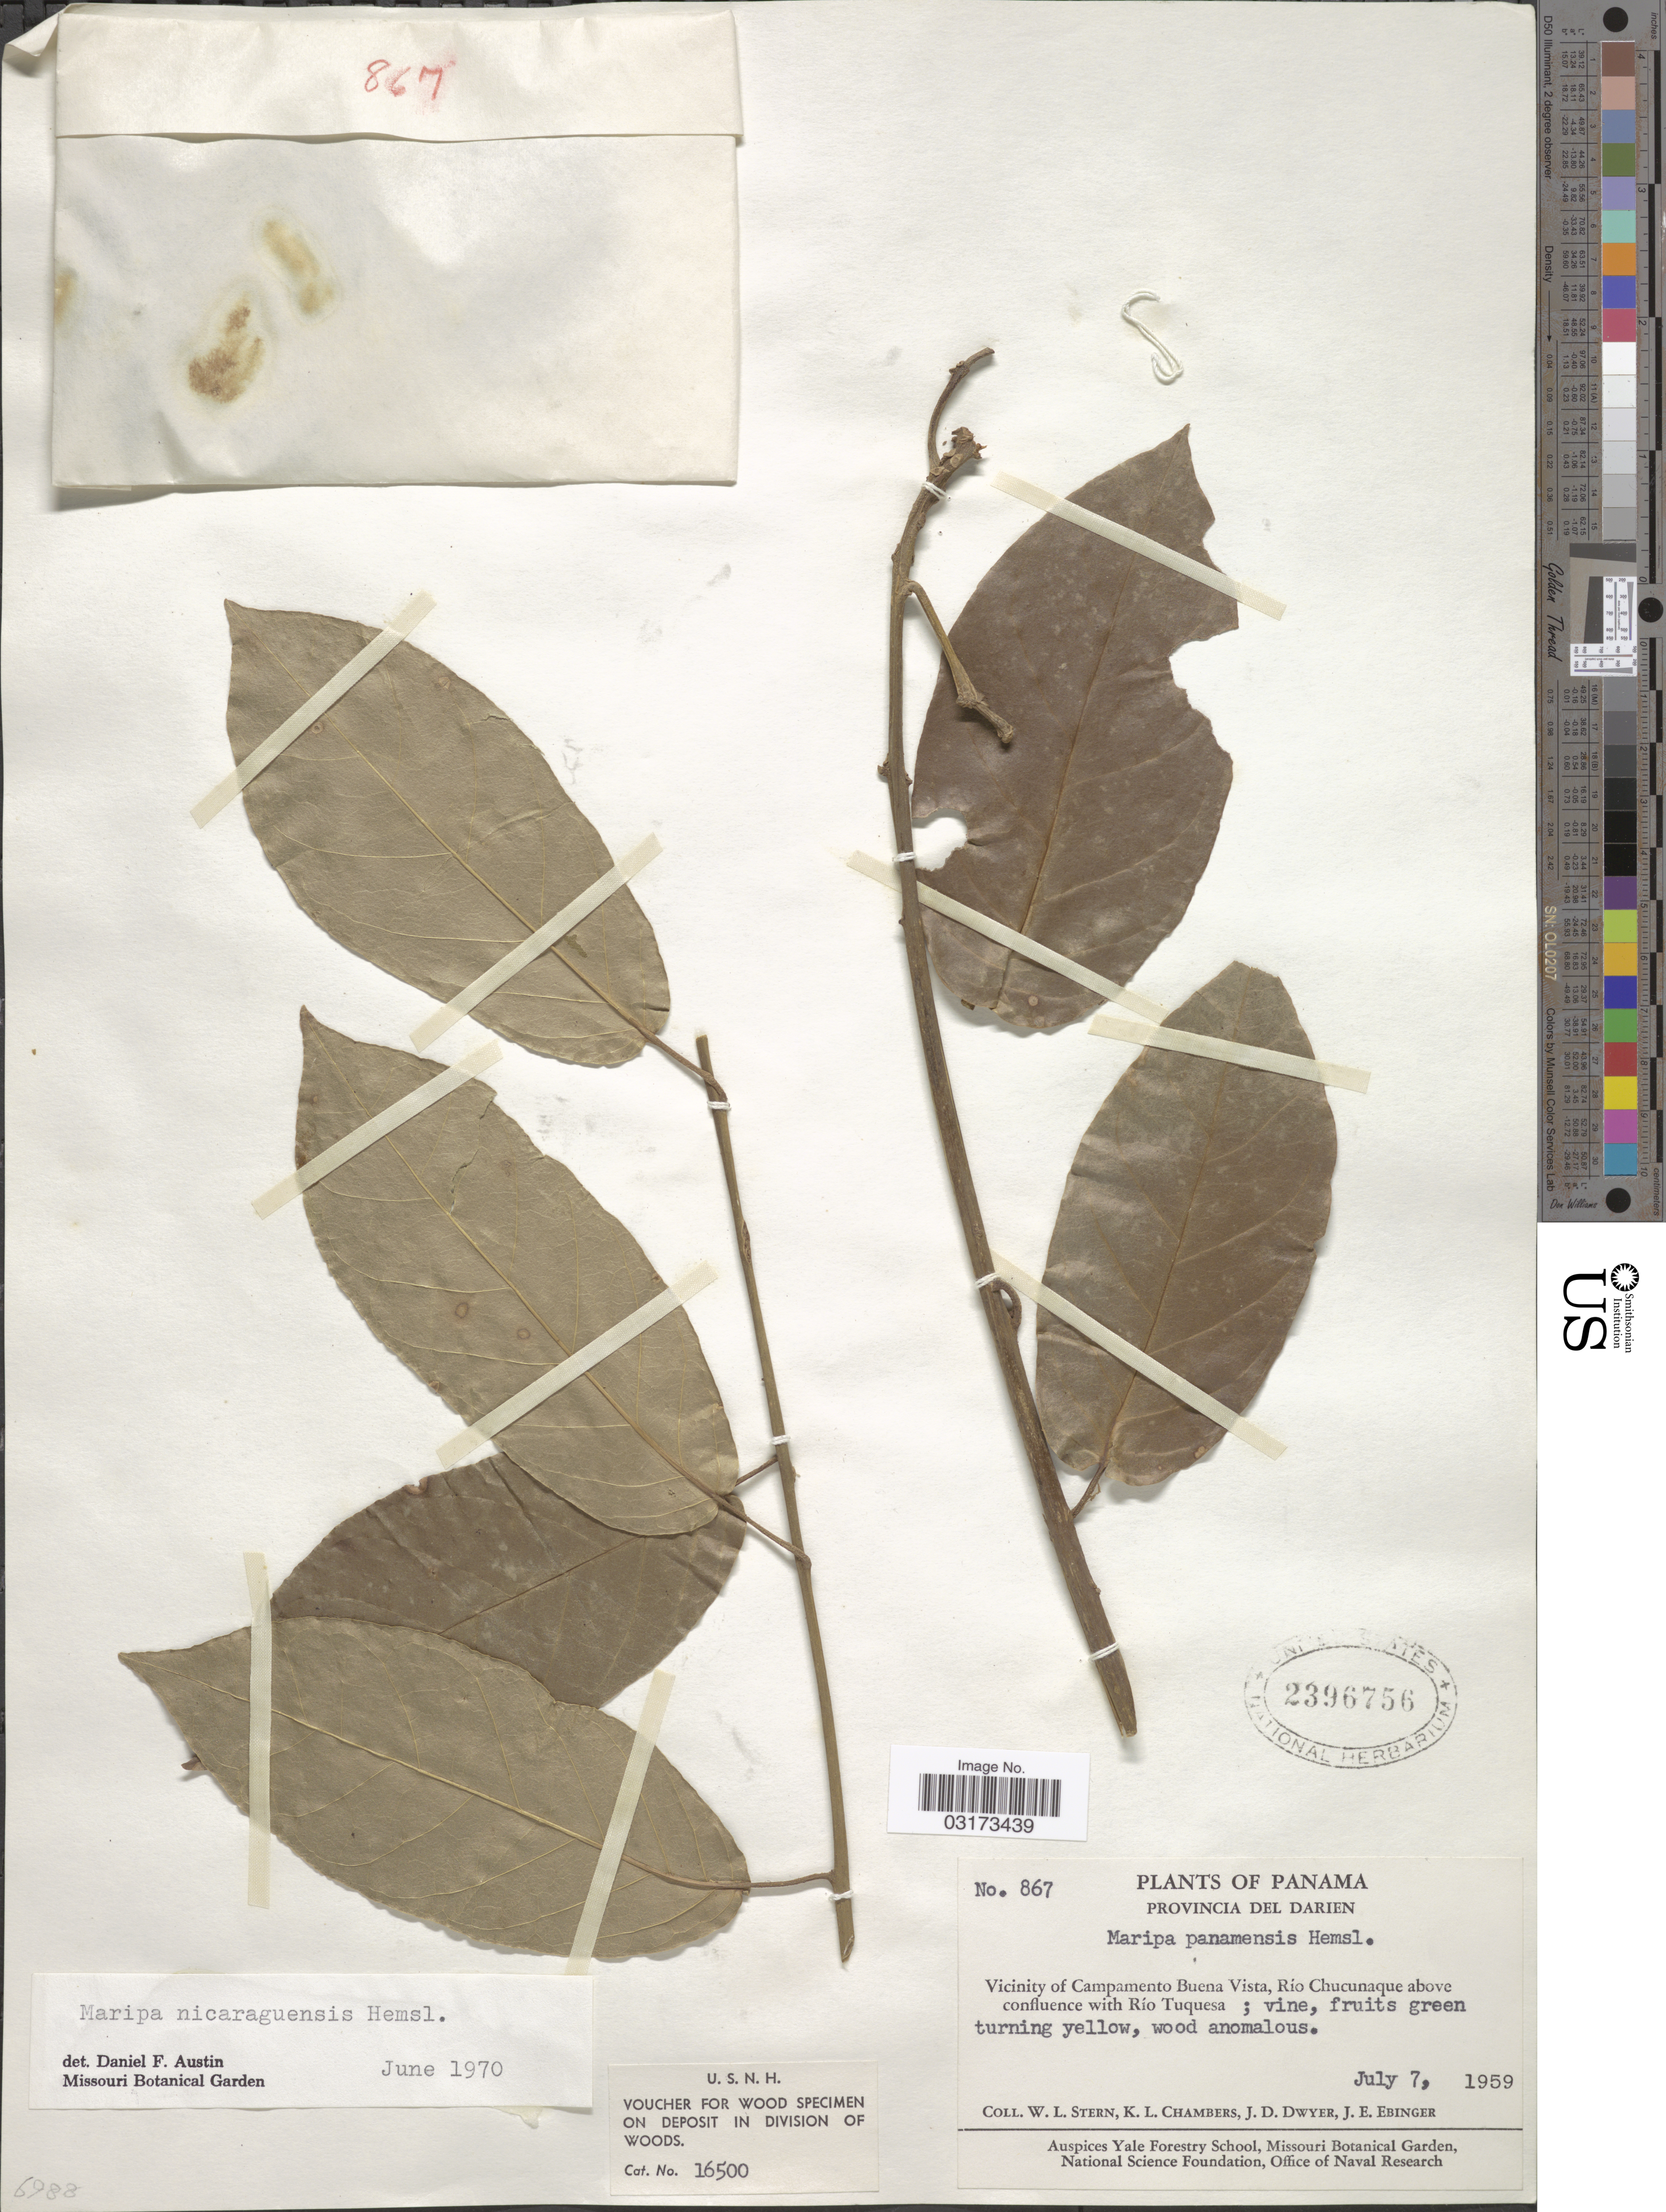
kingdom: Plantae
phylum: Tracheophyta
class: Magnoliopsida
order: Solanales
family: Convolvulaceae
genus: Maripa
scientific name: Maripa panamensis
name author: Hemsl.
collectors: W. L. Stern, K. Chambers, J. D. Dwyer & J. Ebinger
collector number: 867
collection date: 1959-07-07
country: Panama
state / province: Darién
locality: Vicinity of Campamento Buena Vista, Río Chucunaque above confluence with Río Tuquesa.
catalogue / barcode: US 2396756